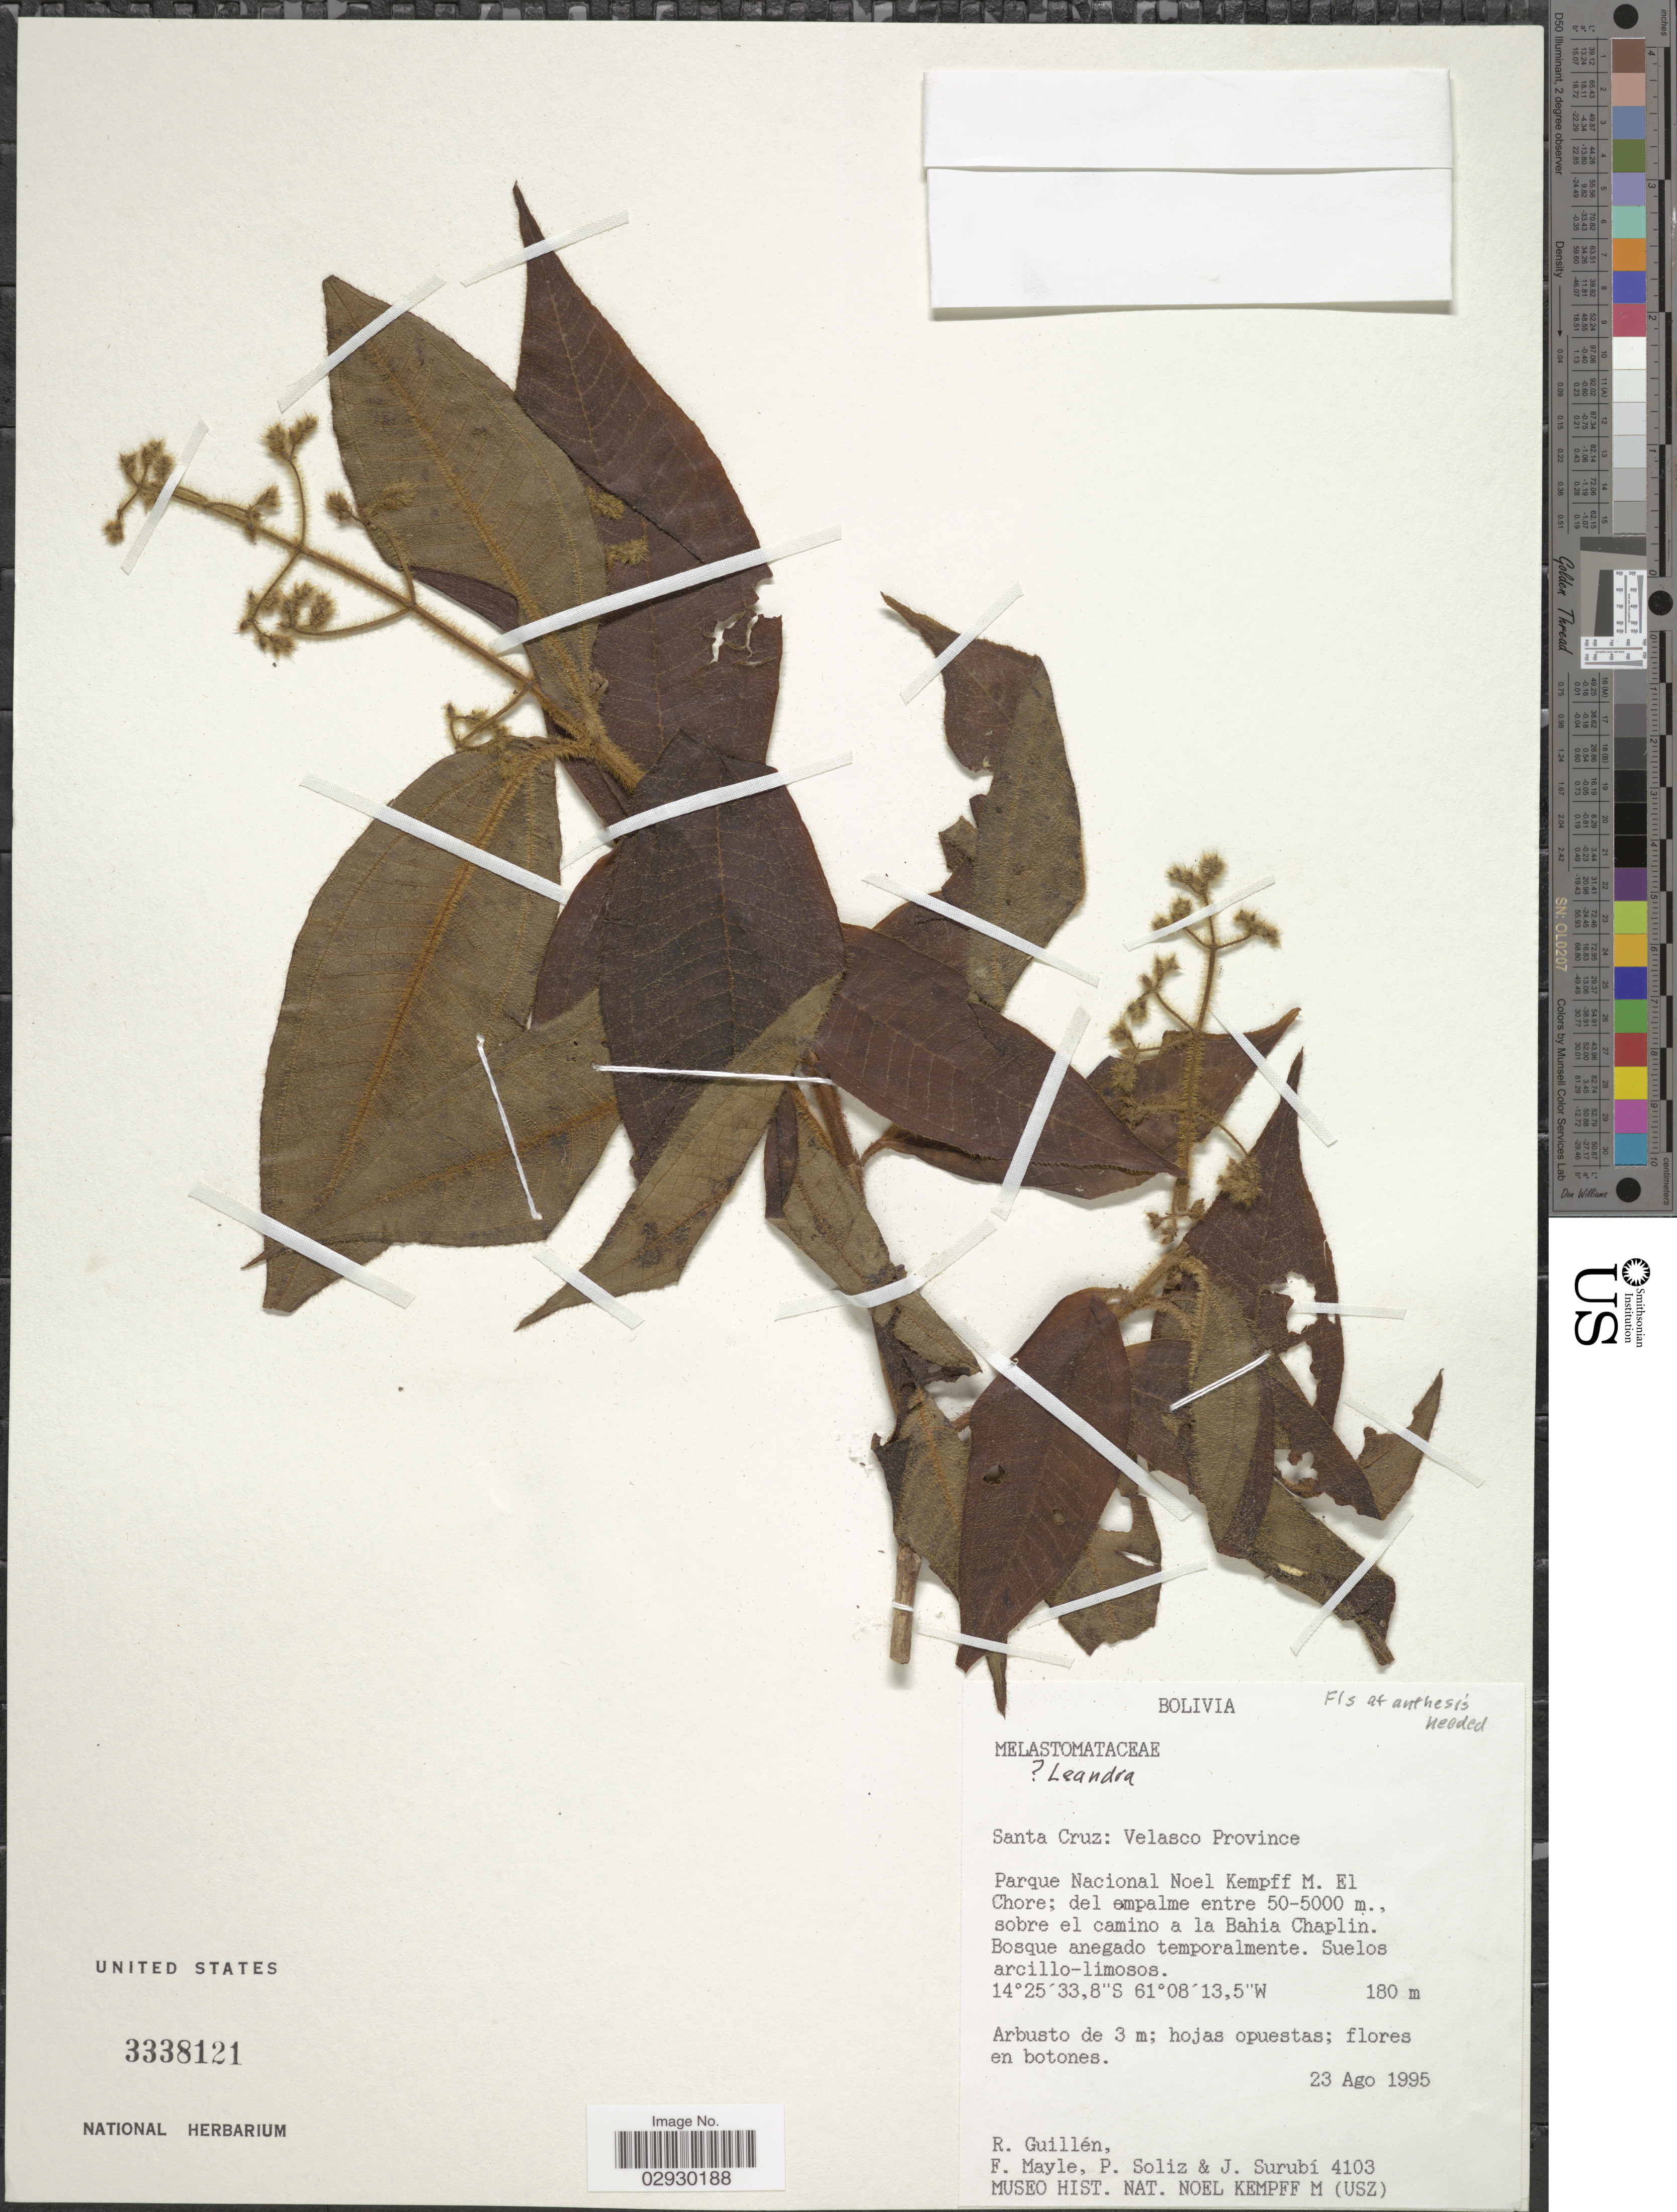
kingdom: Plantae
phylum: Tracheophyta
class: Magnoliopsida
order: Myrtales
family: Melastomataceae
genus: Leandra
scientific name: Leandra sp.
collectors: R. Guillen, F. Mayle, P. Soliz & J. Surubi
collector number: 4103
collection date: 1995-08-23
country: Bolivia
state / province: Santa Cruz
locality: Velasco Province. Parque Nacional Noel Kempff M. El Chore; del empalme enter 50-5000m., sobre el camino a la Bahia Chaplin.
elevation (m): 180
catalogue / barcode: US 3338121